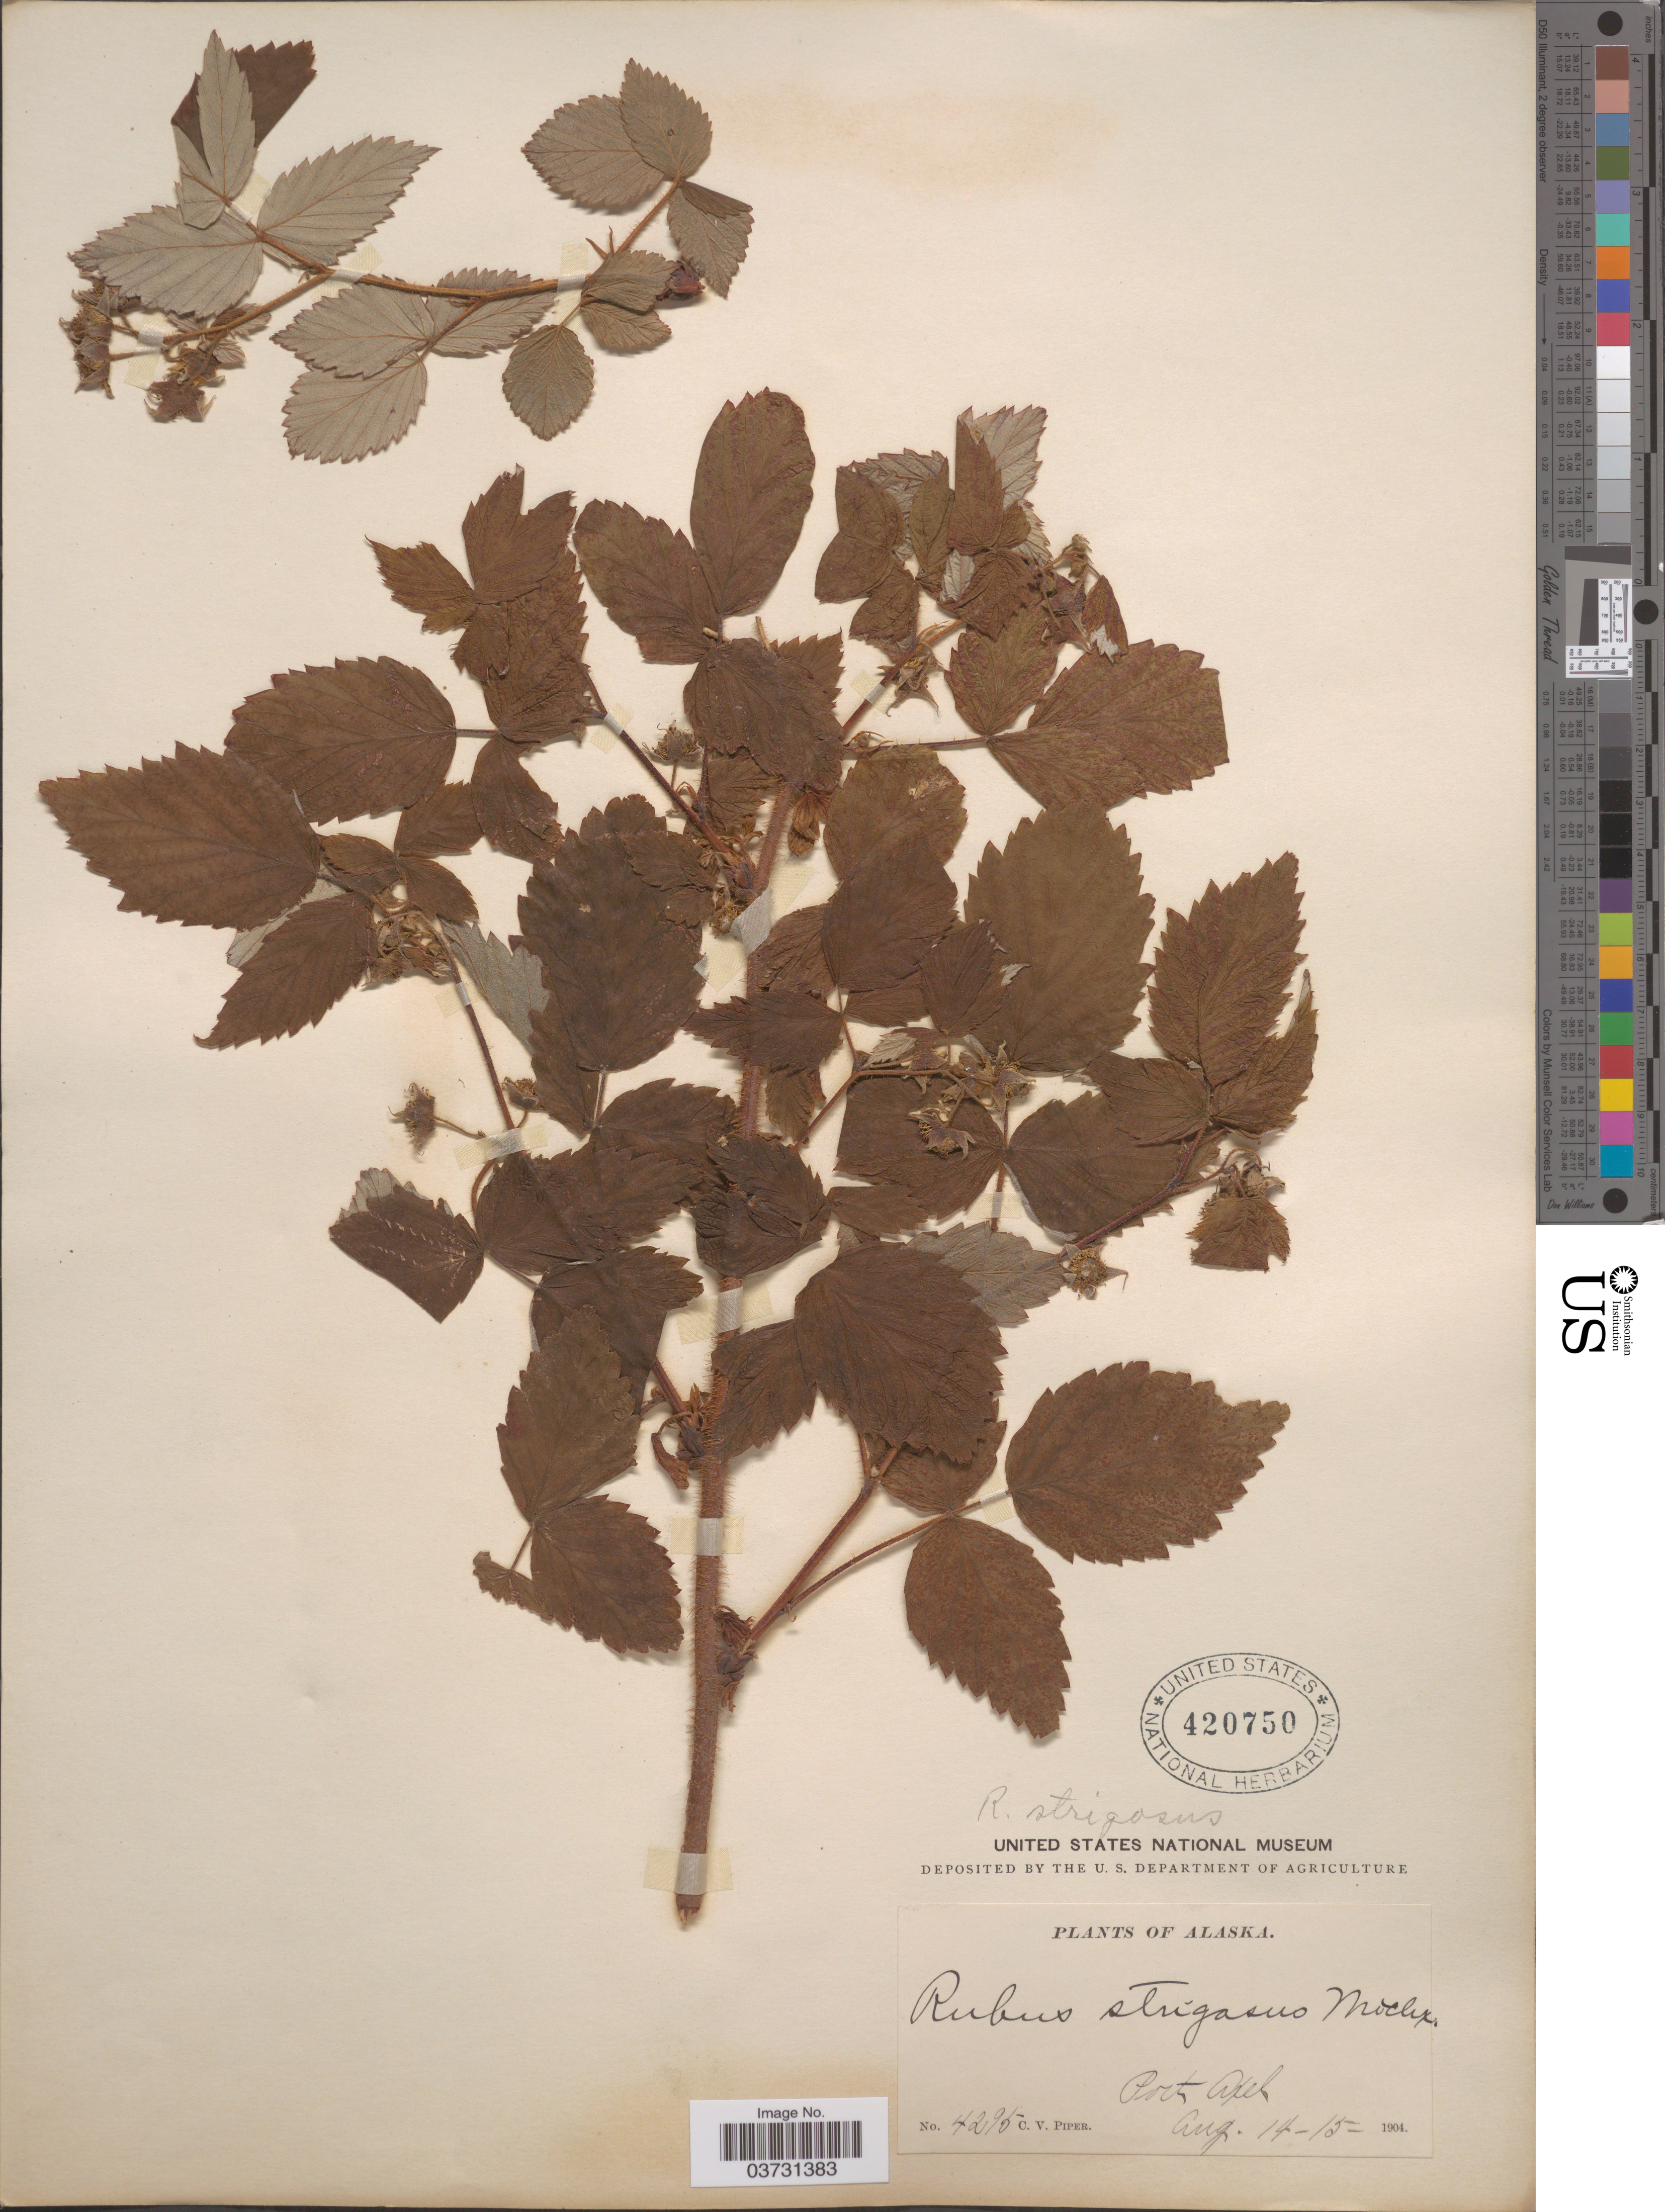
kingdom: Plantae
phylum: Tracheophyta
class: Magnoliopsida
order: Rosales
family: Rosaceae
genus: Rubus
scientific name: Rubus strigosus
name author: Michx.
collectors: C. V. Piper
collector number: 4295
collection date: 1904-08-14/1904-08-15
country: United States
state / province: Alaska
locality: Port Axel.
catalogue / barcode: US 420750